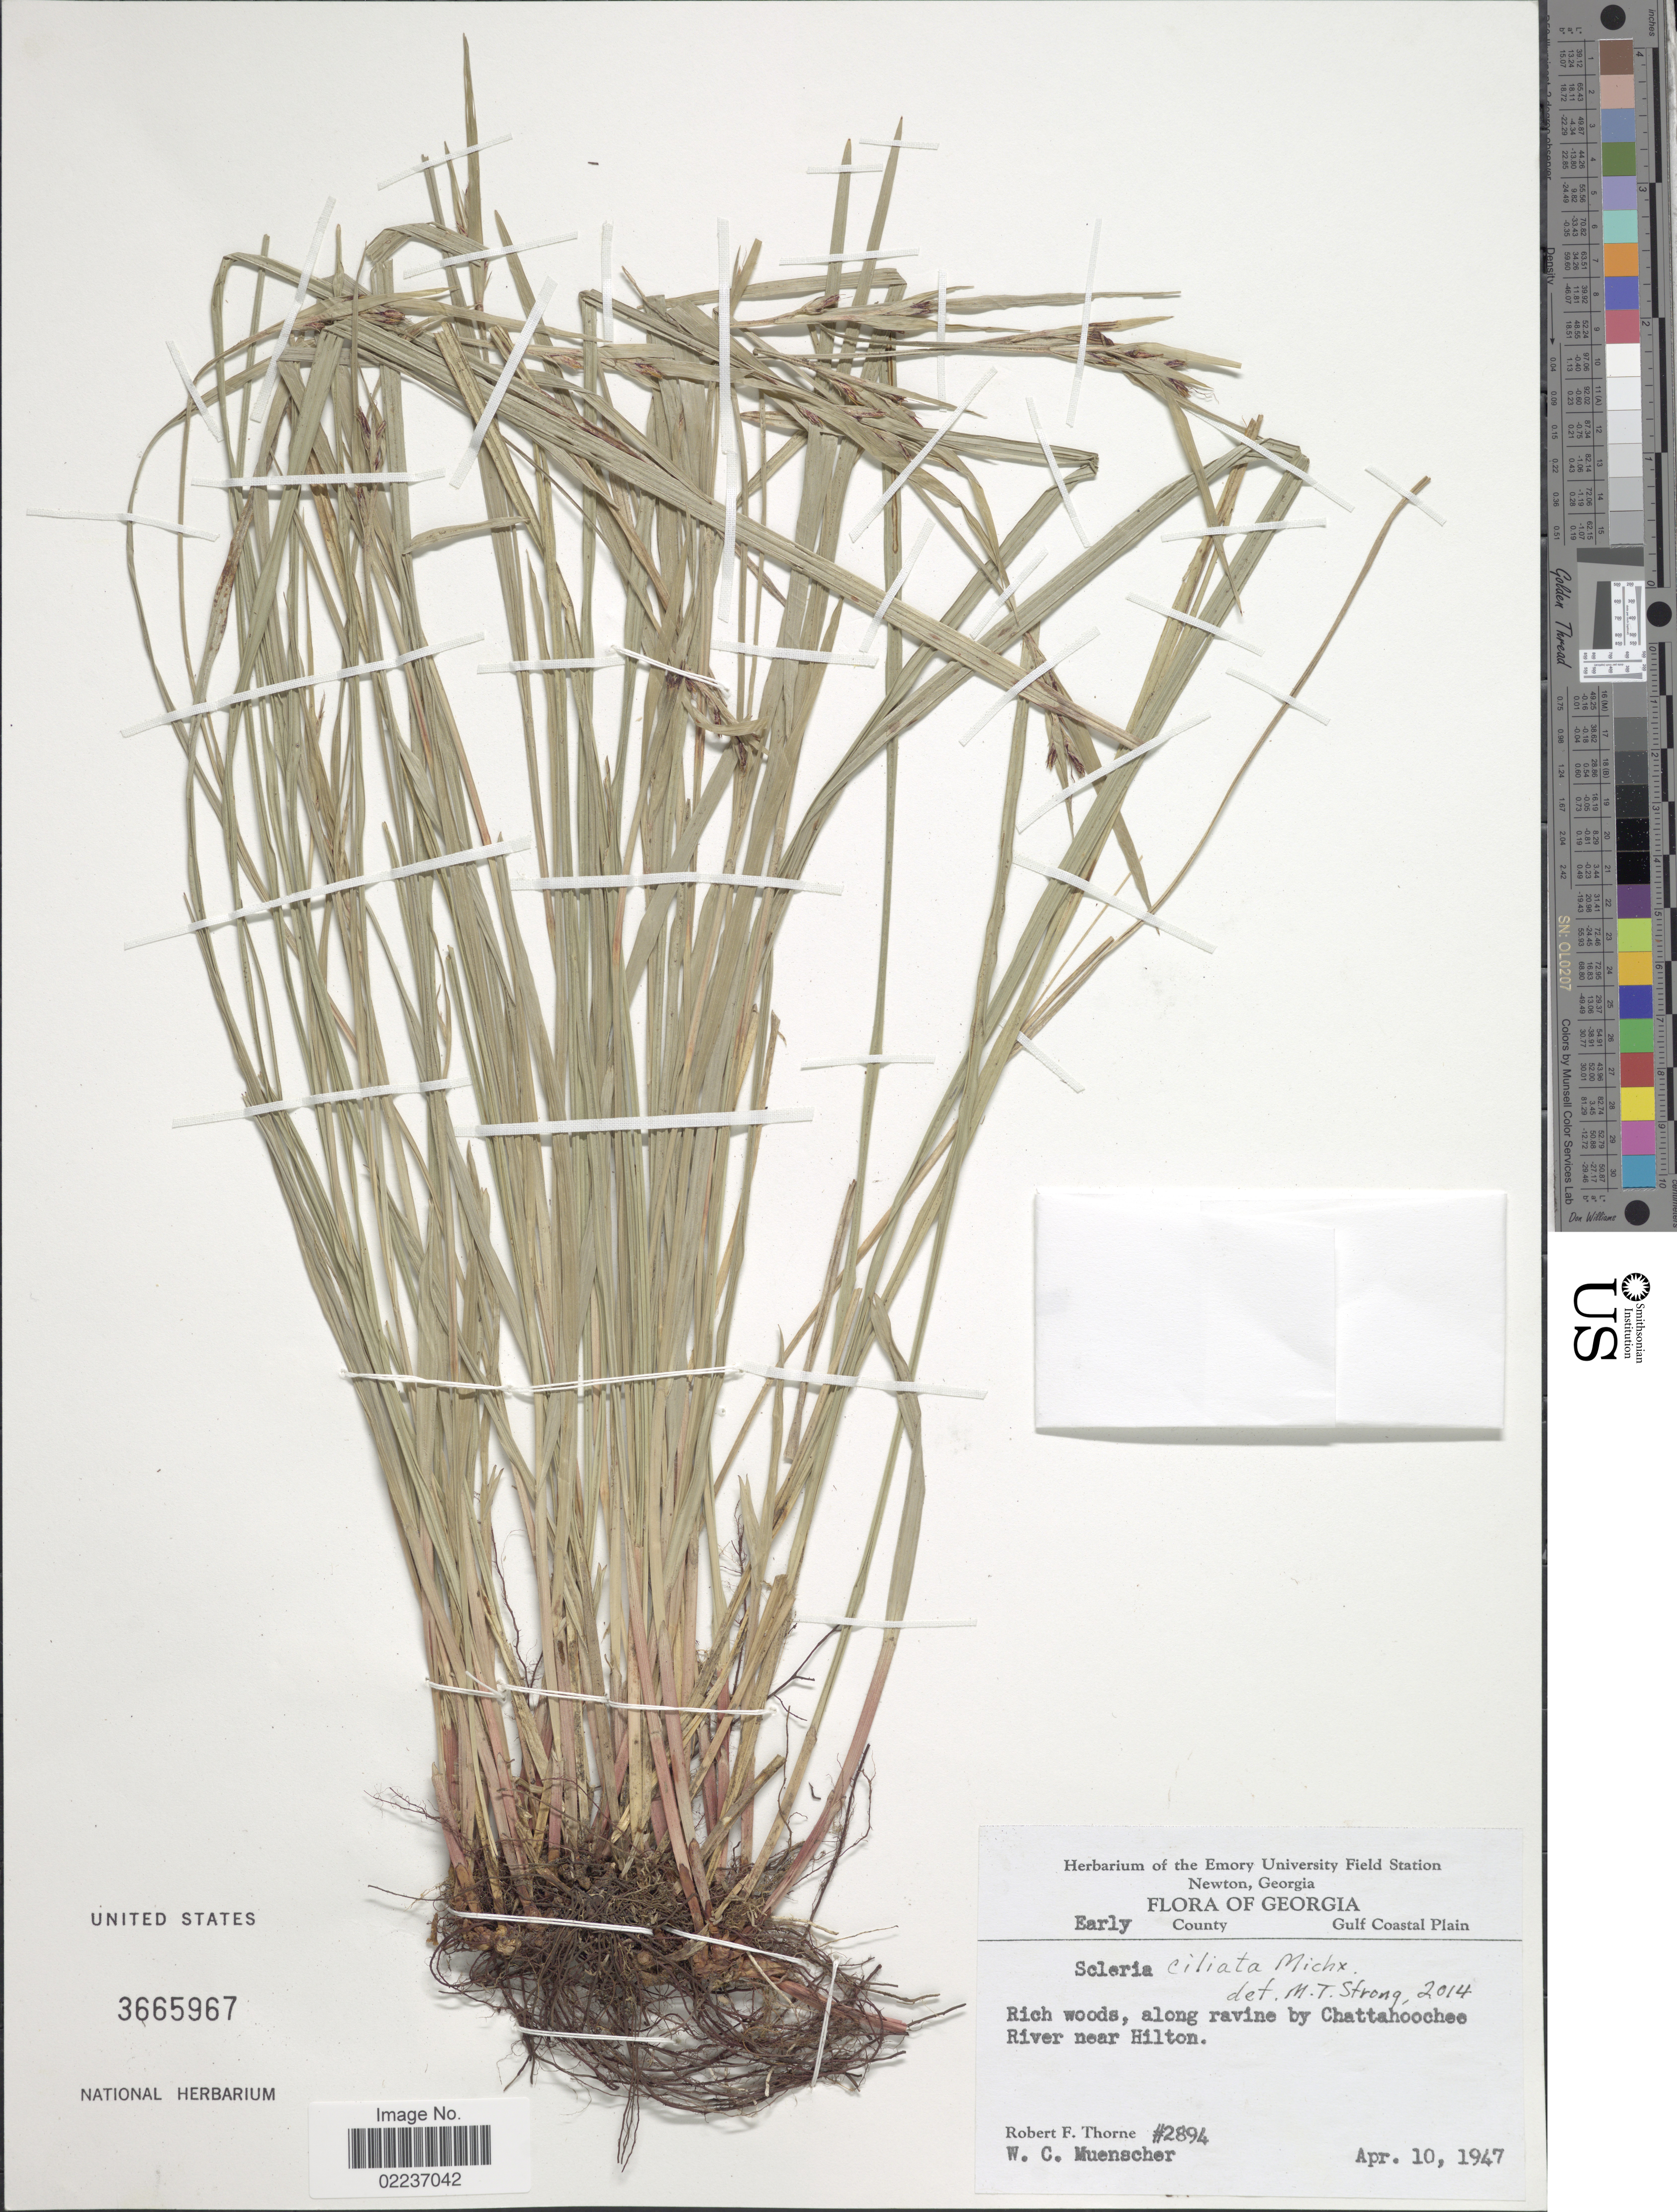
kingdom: Plantae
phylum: Tracheophyta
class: Liliopsida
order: Poales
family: Cyperaceae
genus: Scleria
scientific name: Scleria ciliata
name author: Michx.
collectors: R. F. Thorne & W. Muenscher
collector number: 2894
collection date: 1947-04-10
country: United States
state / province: Georgia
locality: Early County, Gulf Coastal Plain, rich woods, along ravine by Chattahoochee, river near Hilton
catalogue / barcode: US 3665967